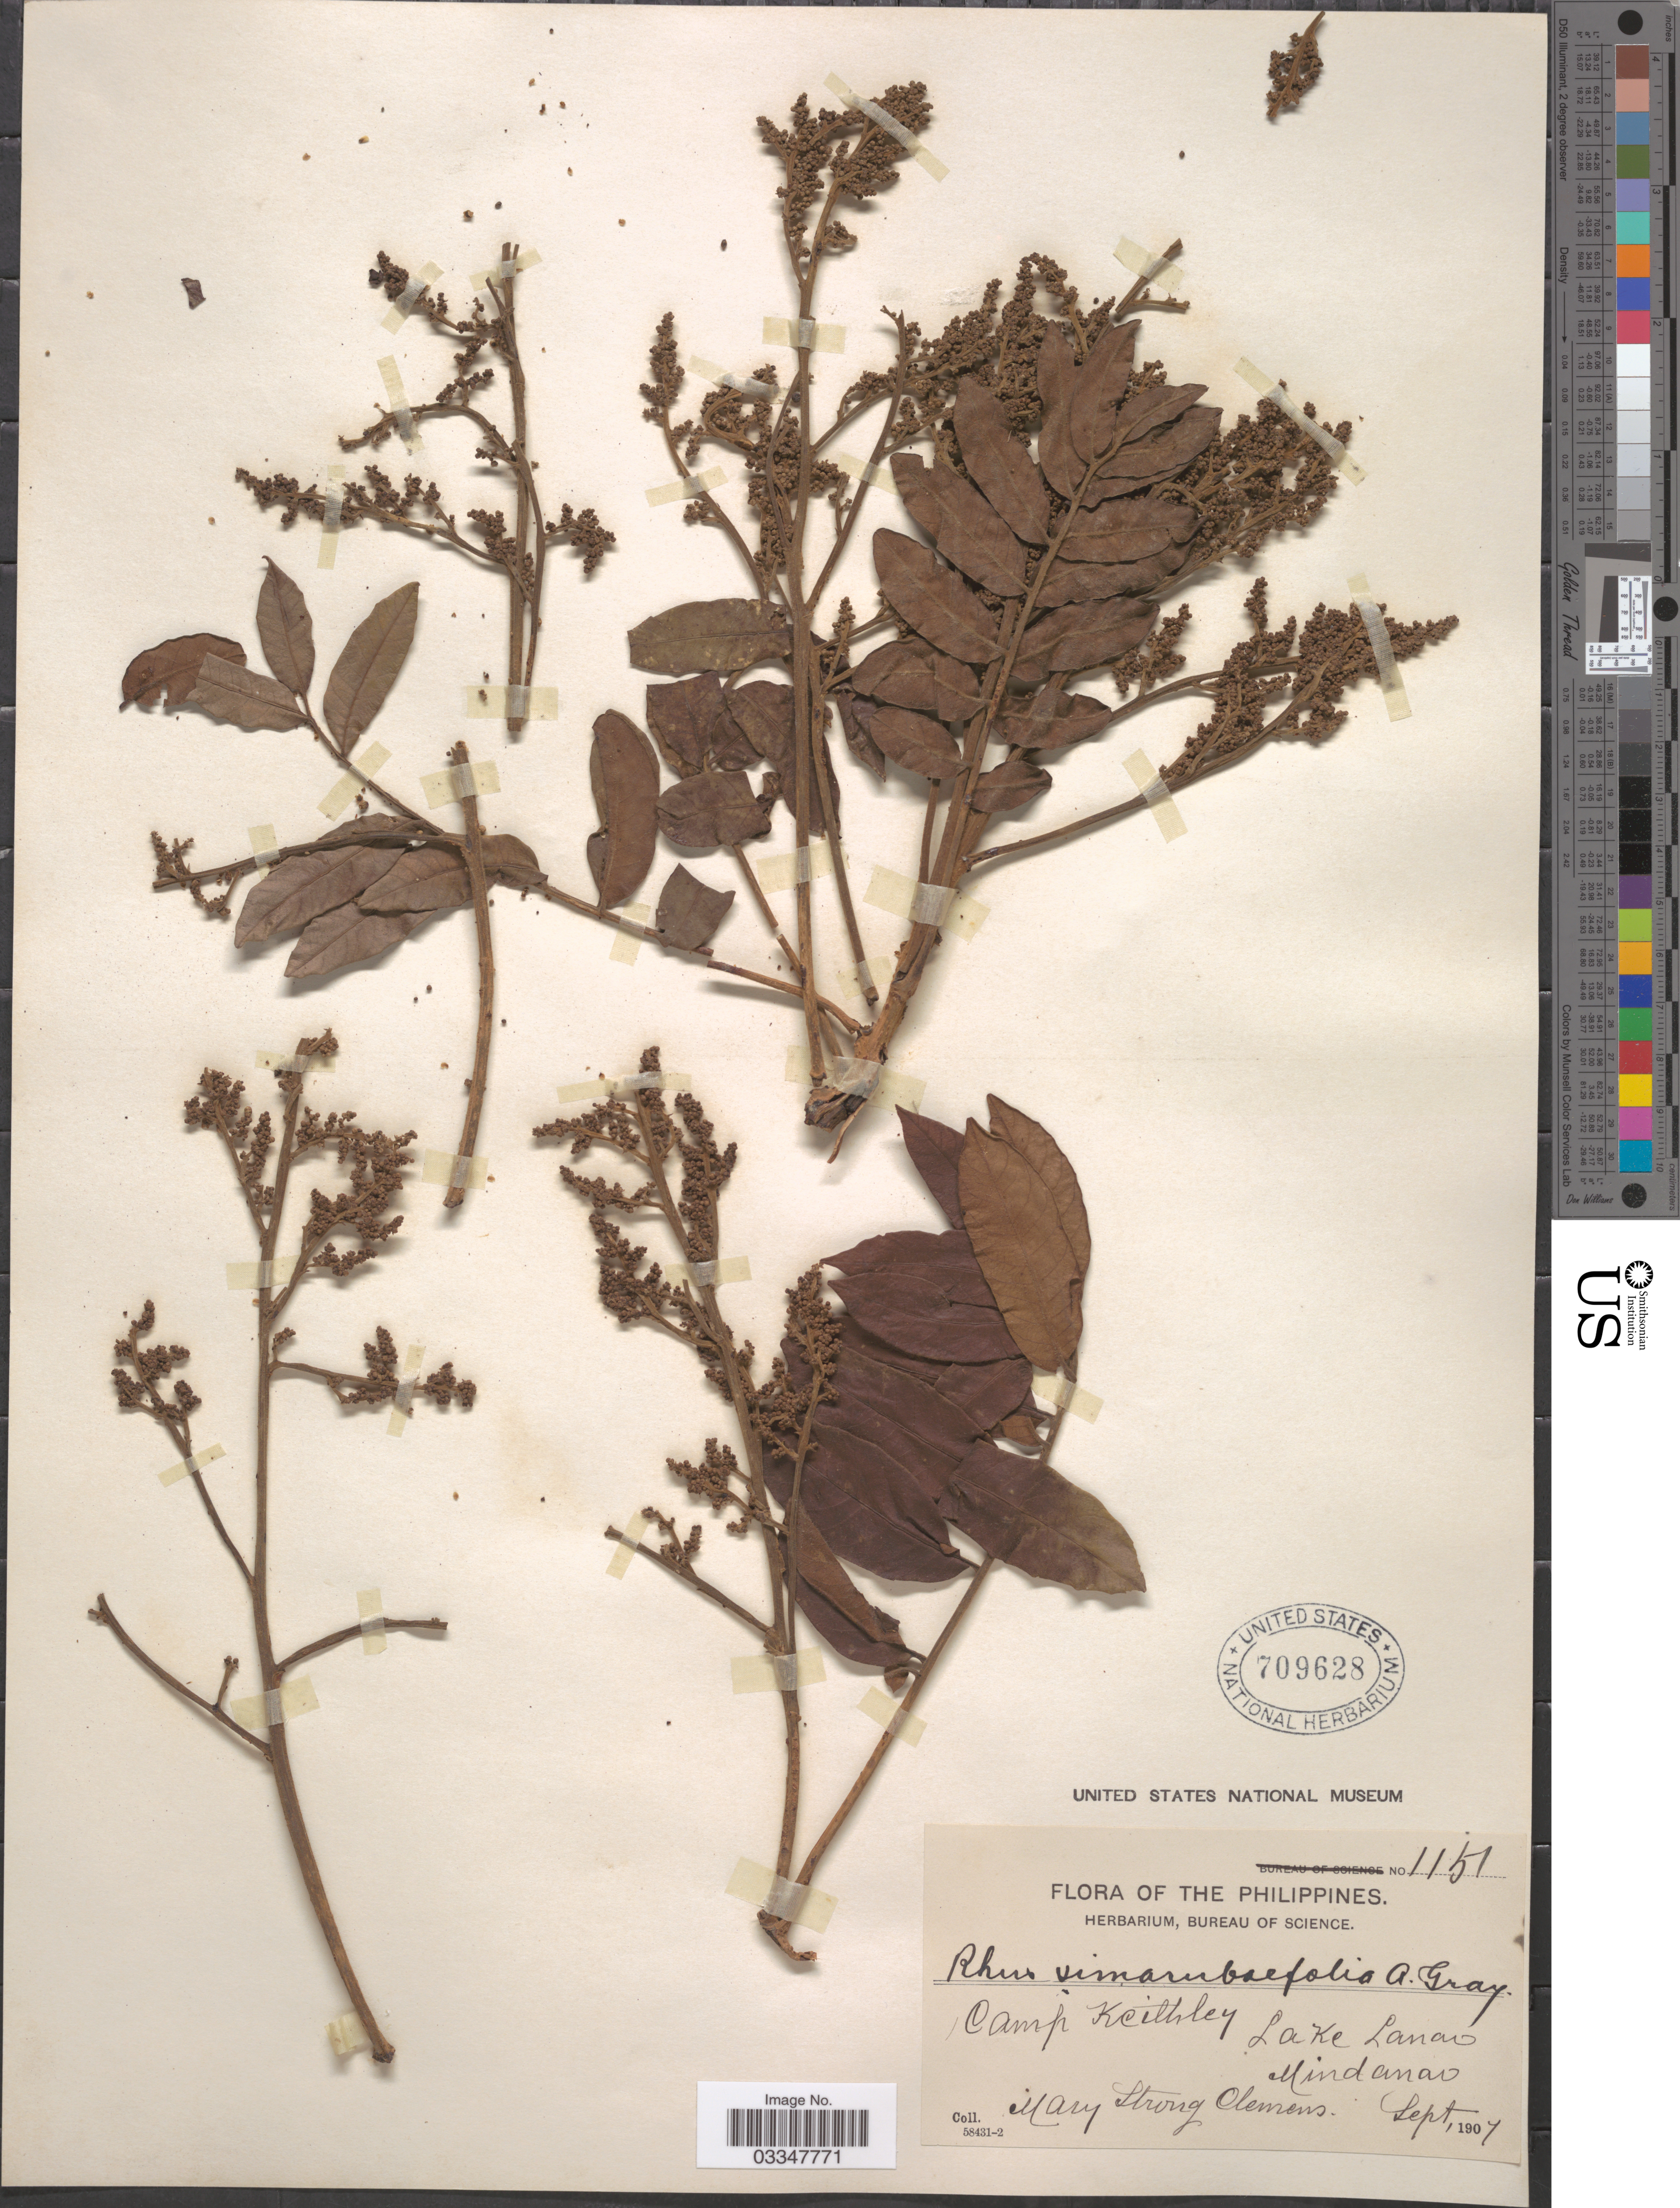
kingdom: Plantae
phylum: Tracheophyta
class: Magnoliopsida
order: Sapindales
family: Anacardiaceae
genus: Rhus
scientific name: Rhus simarubifolia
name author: A. Gray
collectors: M. S. Clemens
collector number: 1151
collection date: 1907-09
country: Philippines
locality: Camp Keithley, Lake Lanao. Mindanao.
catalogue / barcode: US 709628